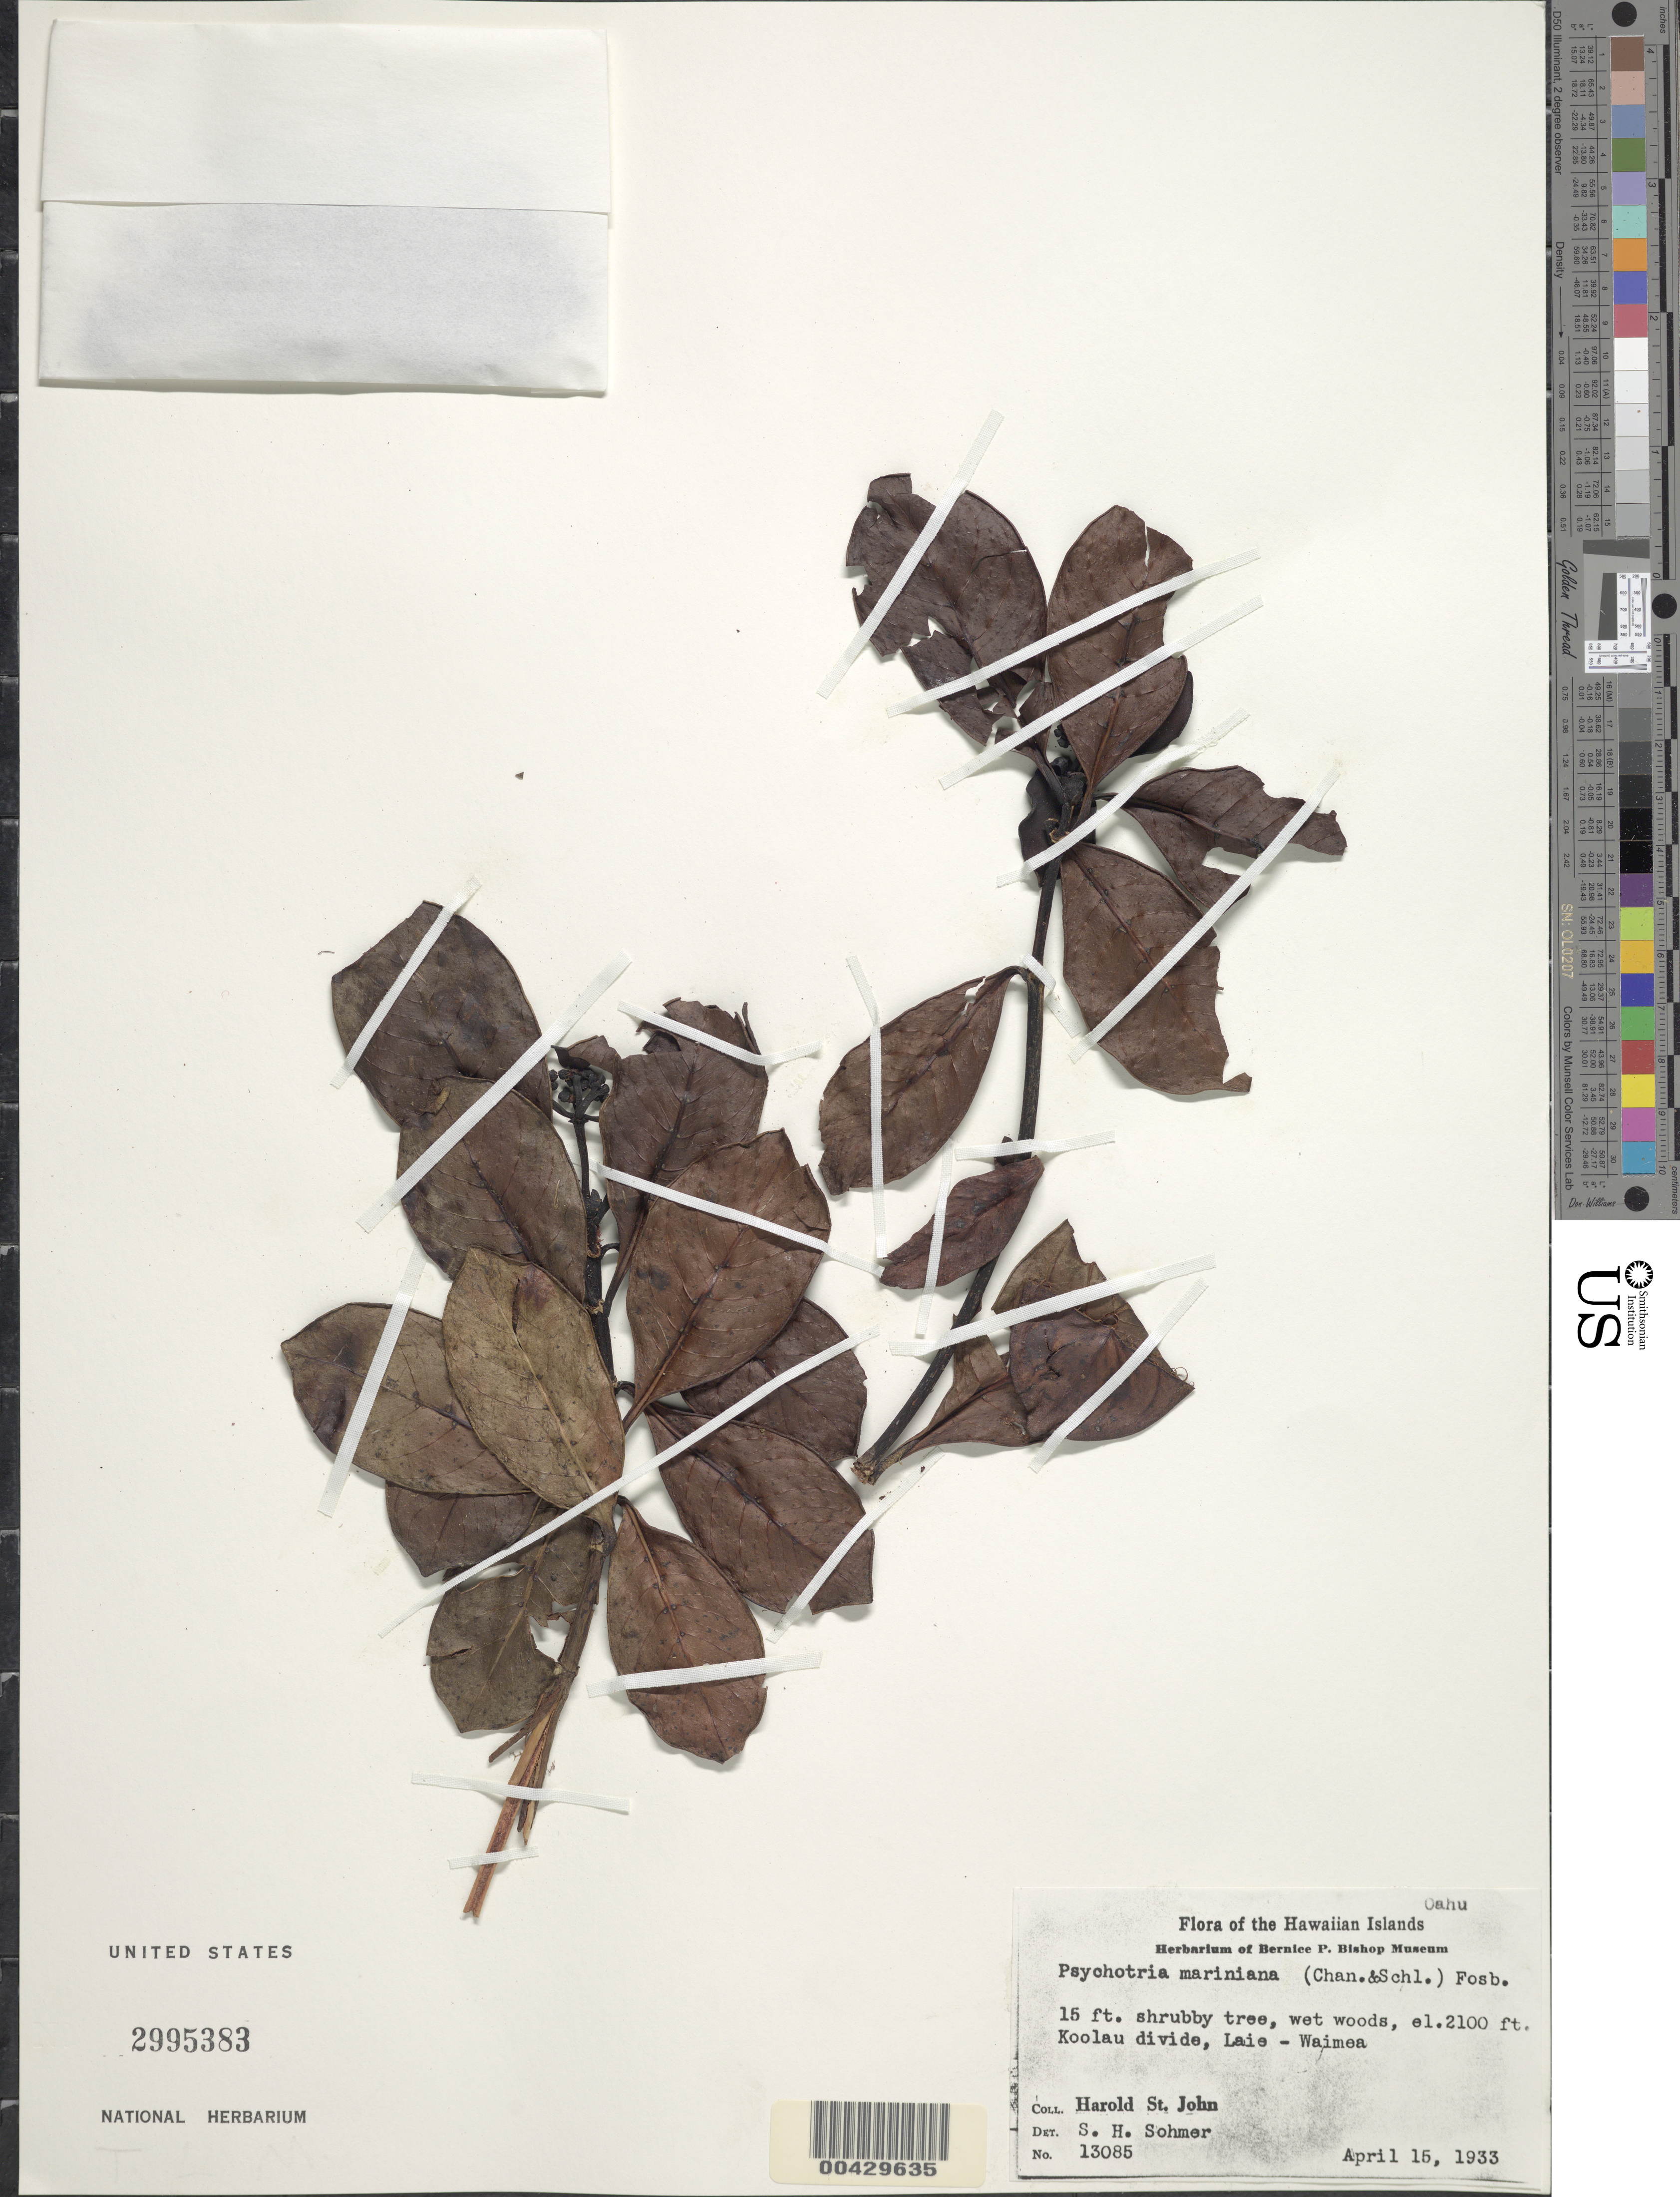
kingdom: Plantae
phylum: Tracheophyta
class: Magnoliopsida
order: Gentianales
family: Rubiaceae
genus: Psychotria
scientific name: Psychotria mariniana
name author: (Cham. & Schltdl.) Fosberg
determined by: Sohmer, S. H.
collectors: H. St. John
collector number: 13085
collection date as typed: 16 Apr 1933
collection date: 1933-04-16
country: United States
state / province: Hawaii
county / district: Honolulu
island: Oahu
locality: Koolau divide, Laie-Waimea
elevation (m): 640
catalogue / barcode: US 2995383